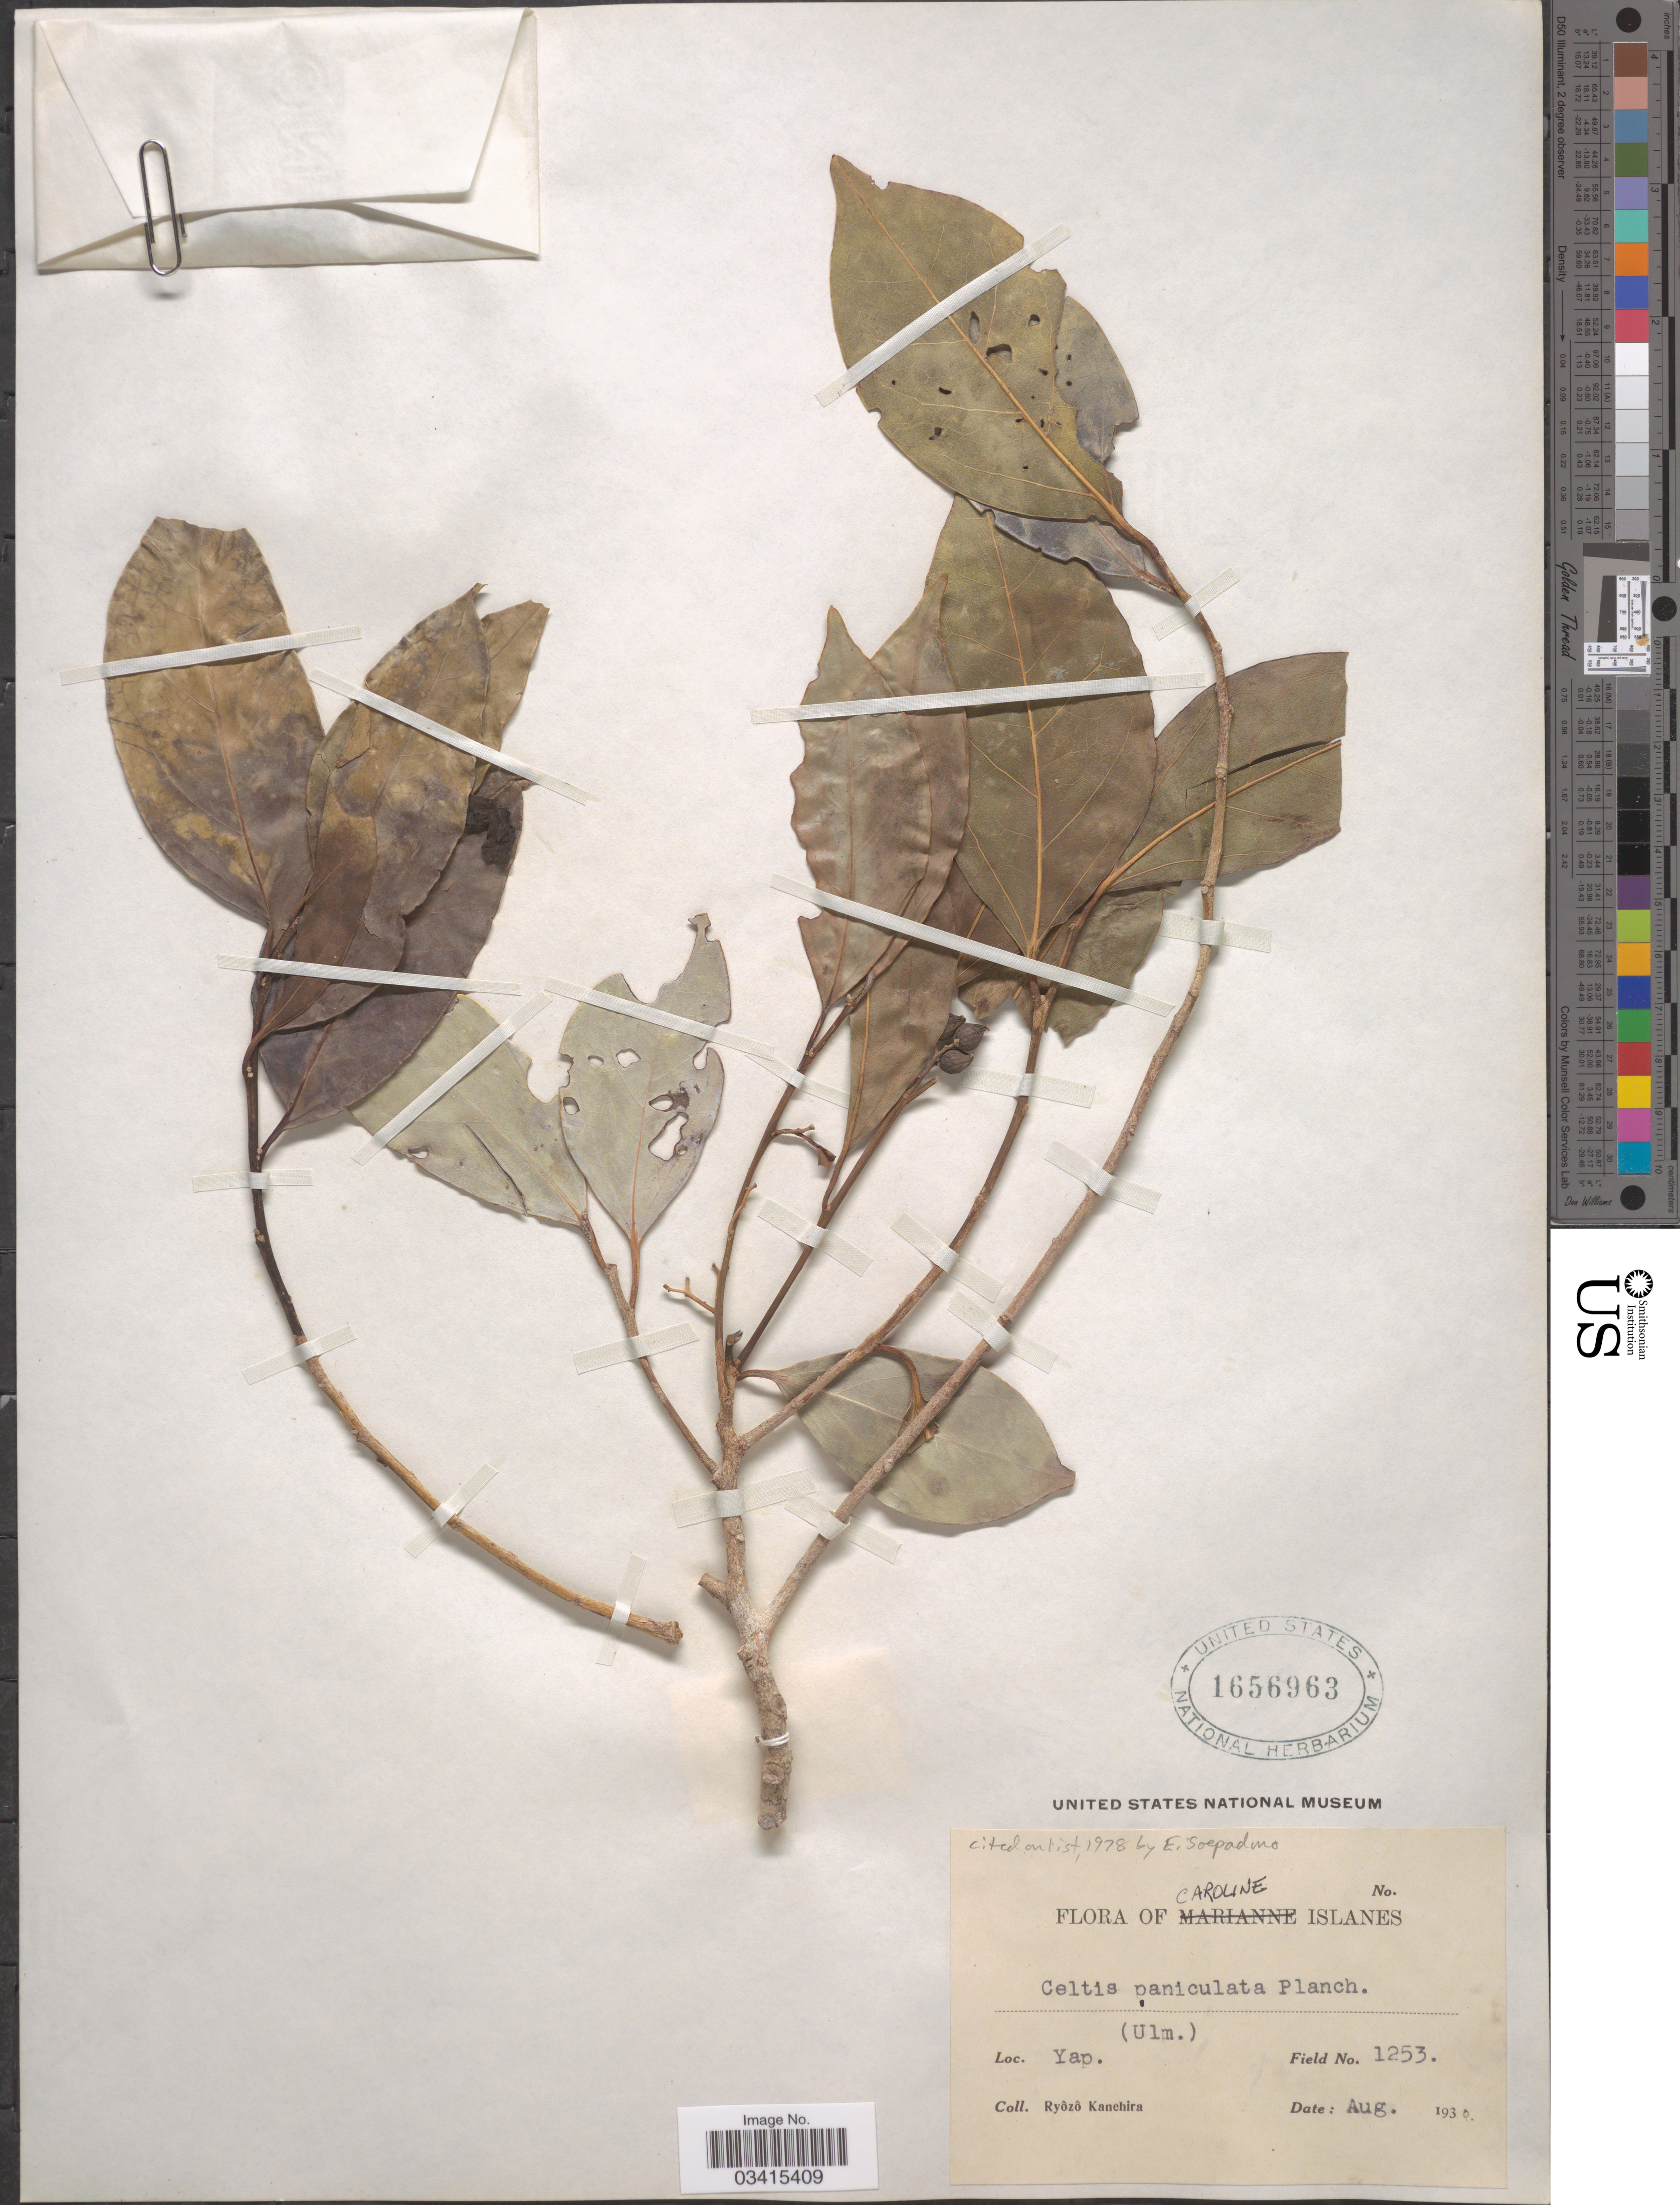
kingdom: Plantae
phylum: Tracheophyta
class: Magnoliopsida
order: Rosales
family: Cannabaceae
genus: Celtis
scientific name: Celtis paniculata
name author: (Endl.) Planch.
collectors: R. Kanehira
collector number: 1253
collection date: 1930-08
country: Micronesia, Federated States of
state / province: Yap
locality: Caroline Islanes. Yap.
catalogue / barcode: US 1656963